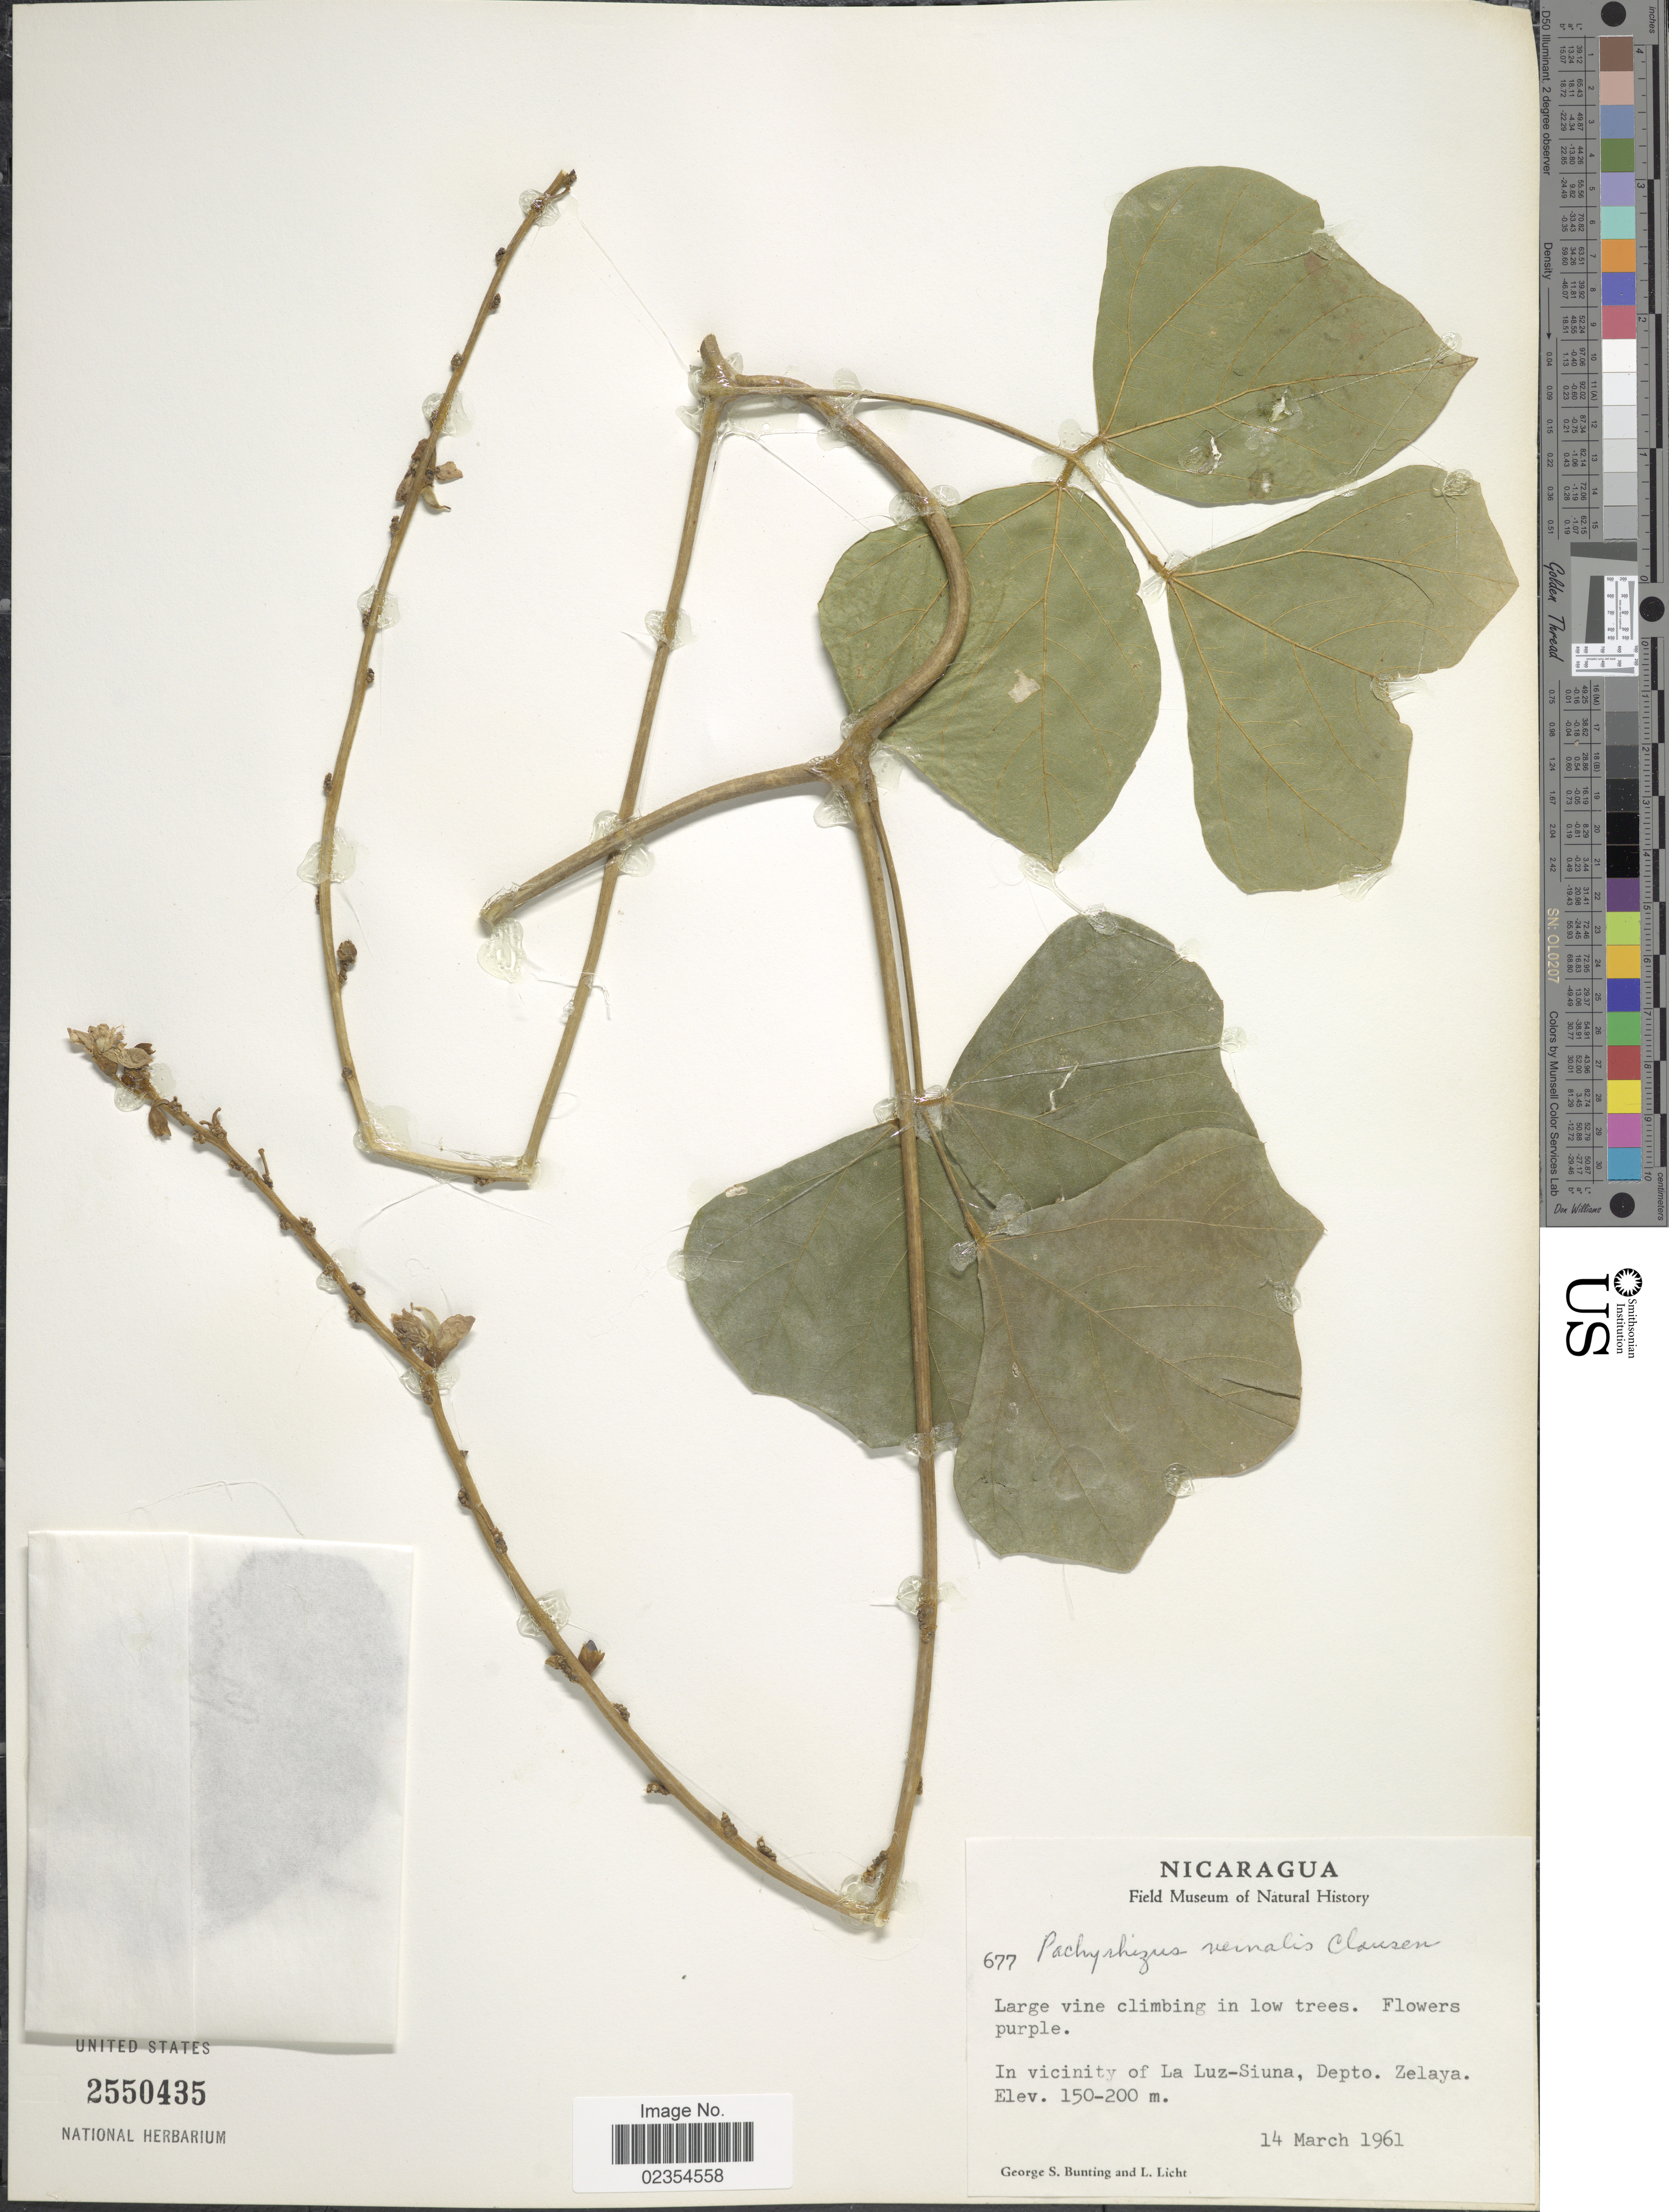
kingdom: Plantae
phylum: Tracheophyta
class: Magnoliopsida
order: Fabales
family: Fabaceae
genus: Pachyrhizus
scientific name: Pachyrhizus vernalis var. typicus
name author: R.T. Clausen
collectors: G. S. Bunting & L. Licht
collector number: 677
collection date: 1961-03-14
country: Nicaragua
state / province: Atlantico Norte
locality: In vicinity of La Luz-Siuna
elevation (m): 150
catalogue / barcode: US 2550435